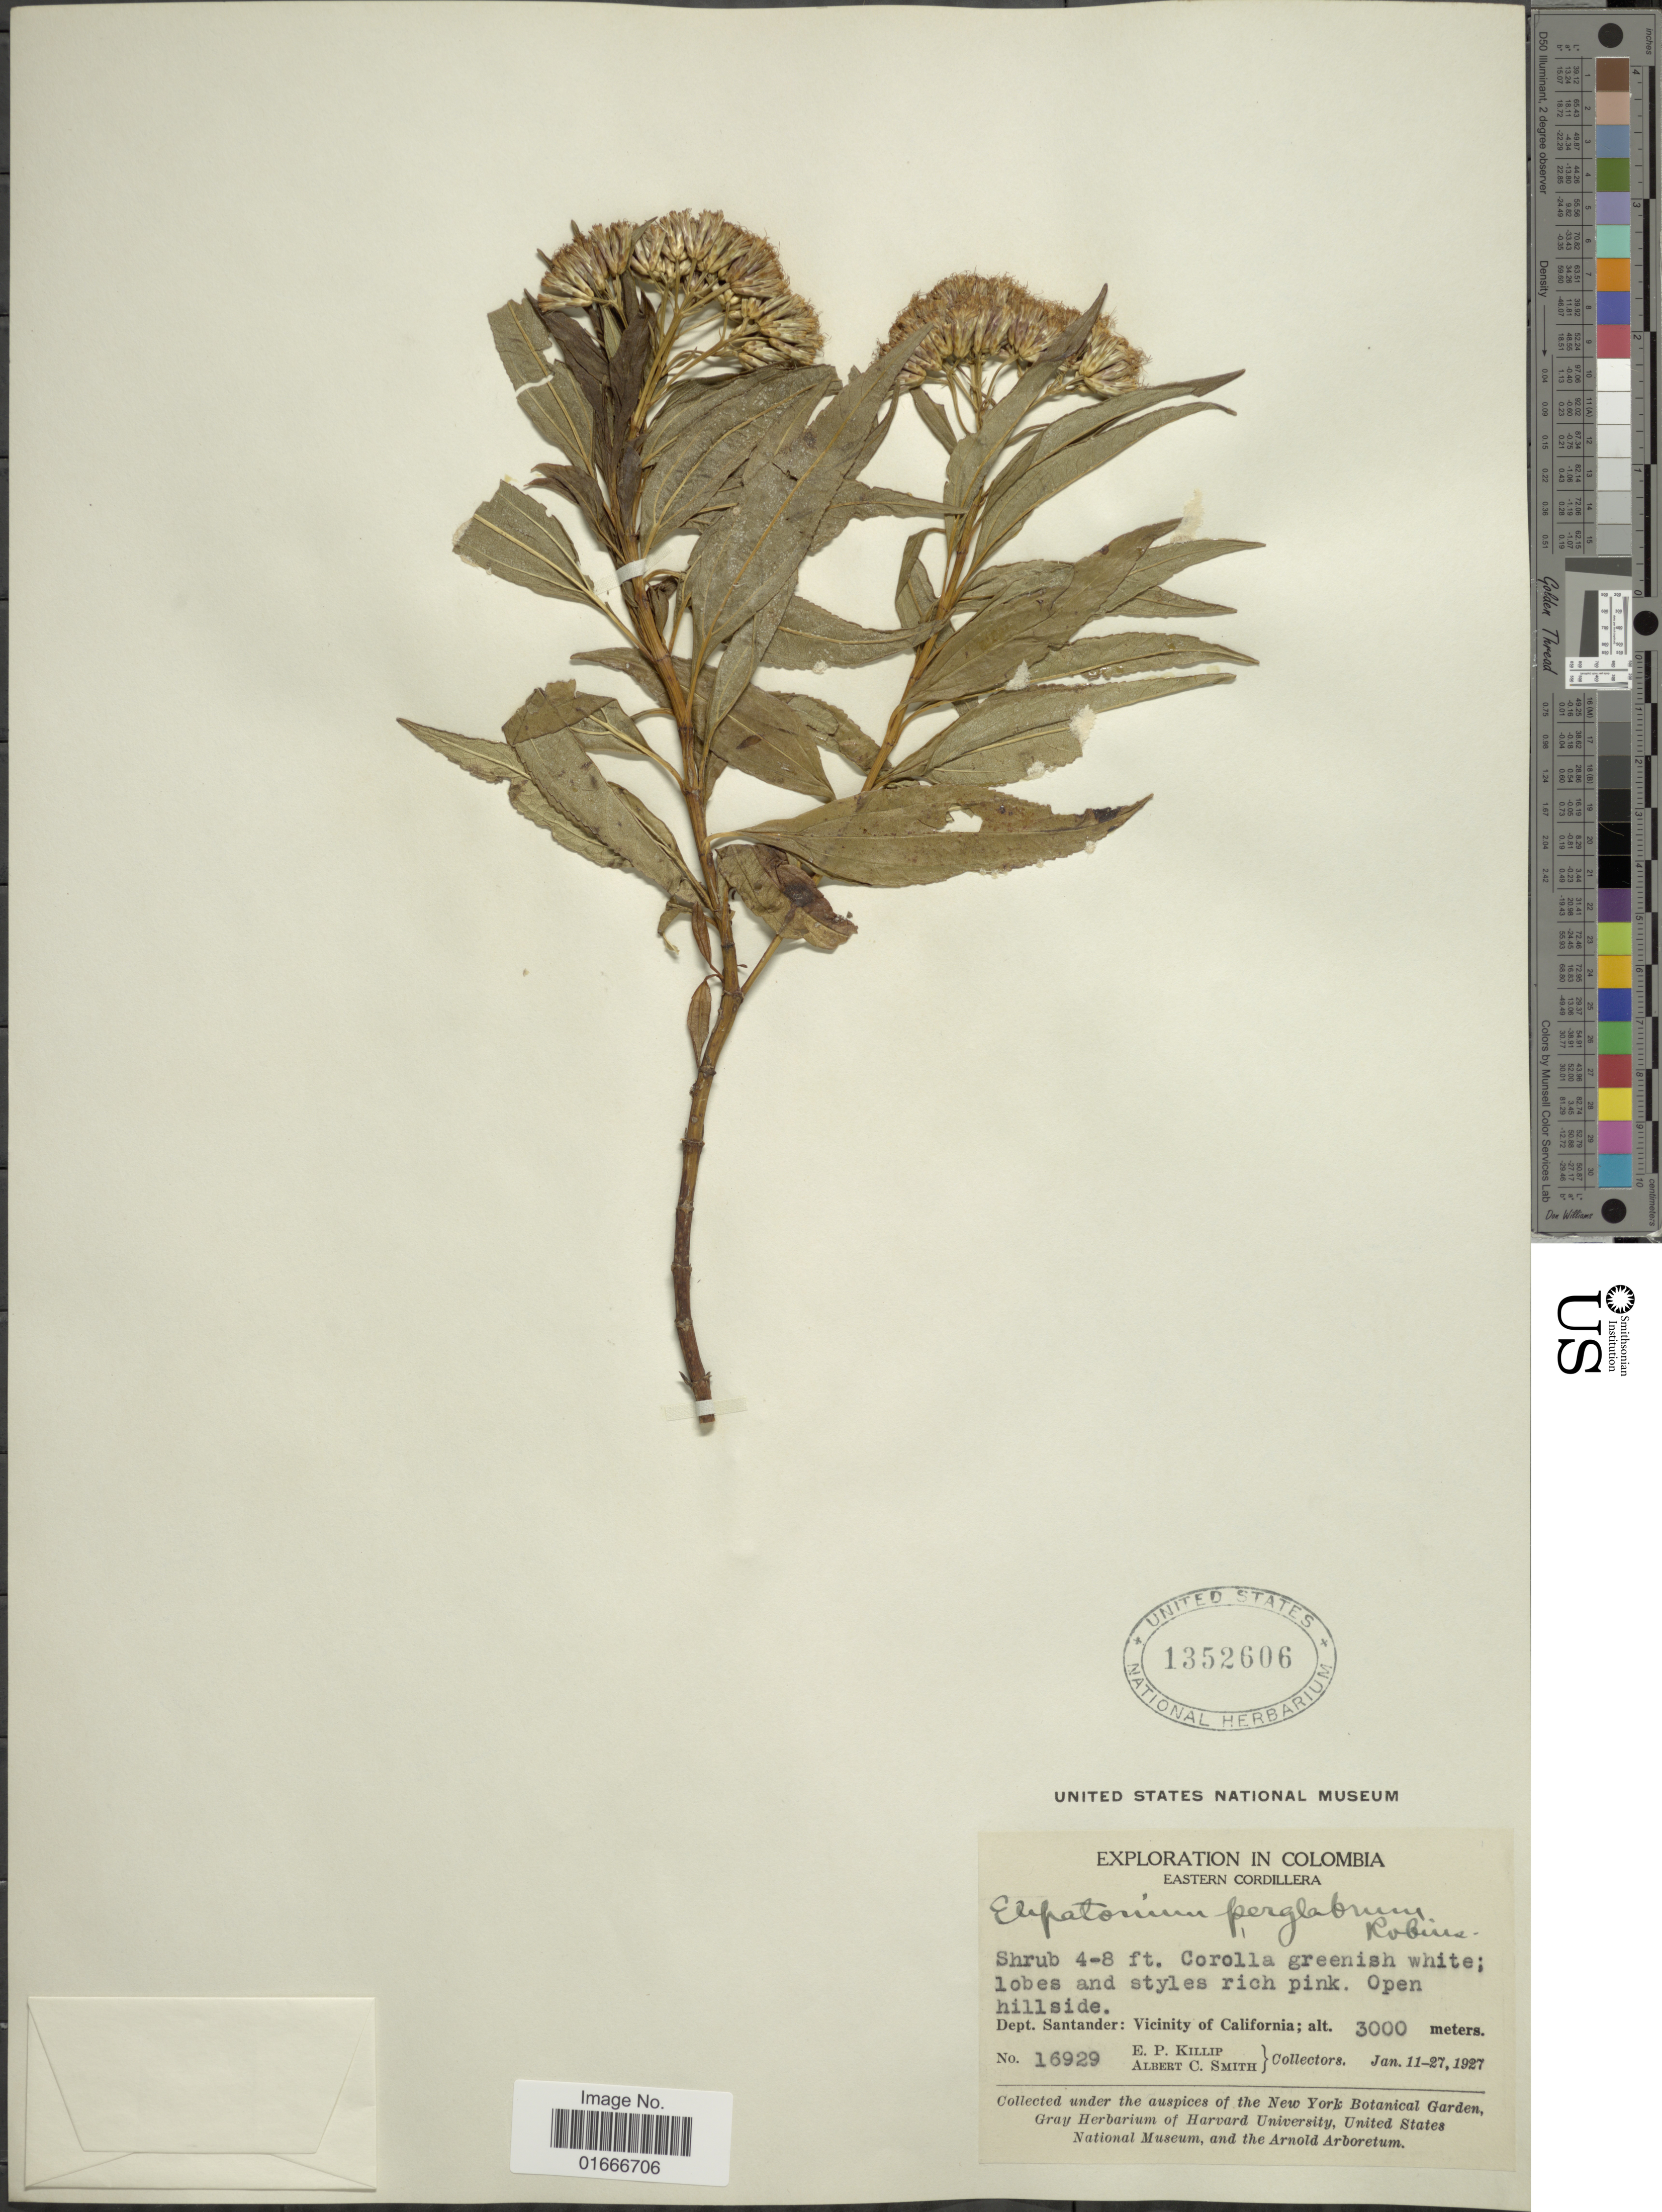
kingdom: Plantae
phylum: Tracheophyta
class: Magnoliopsida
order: Asterales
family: Asteraceae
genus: Chromolaena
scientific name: Chromolaena perglabra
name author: (B.L. Rob.) R.M. King & H. Rob.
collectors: E. P. Killip & A. C. Smith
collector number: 16929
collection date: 1927-01-11/1927-01-27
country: Colombia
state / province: Santander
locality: Eastern Cordillera, Vicinity of California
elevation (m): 3000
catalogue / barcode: US 1352606